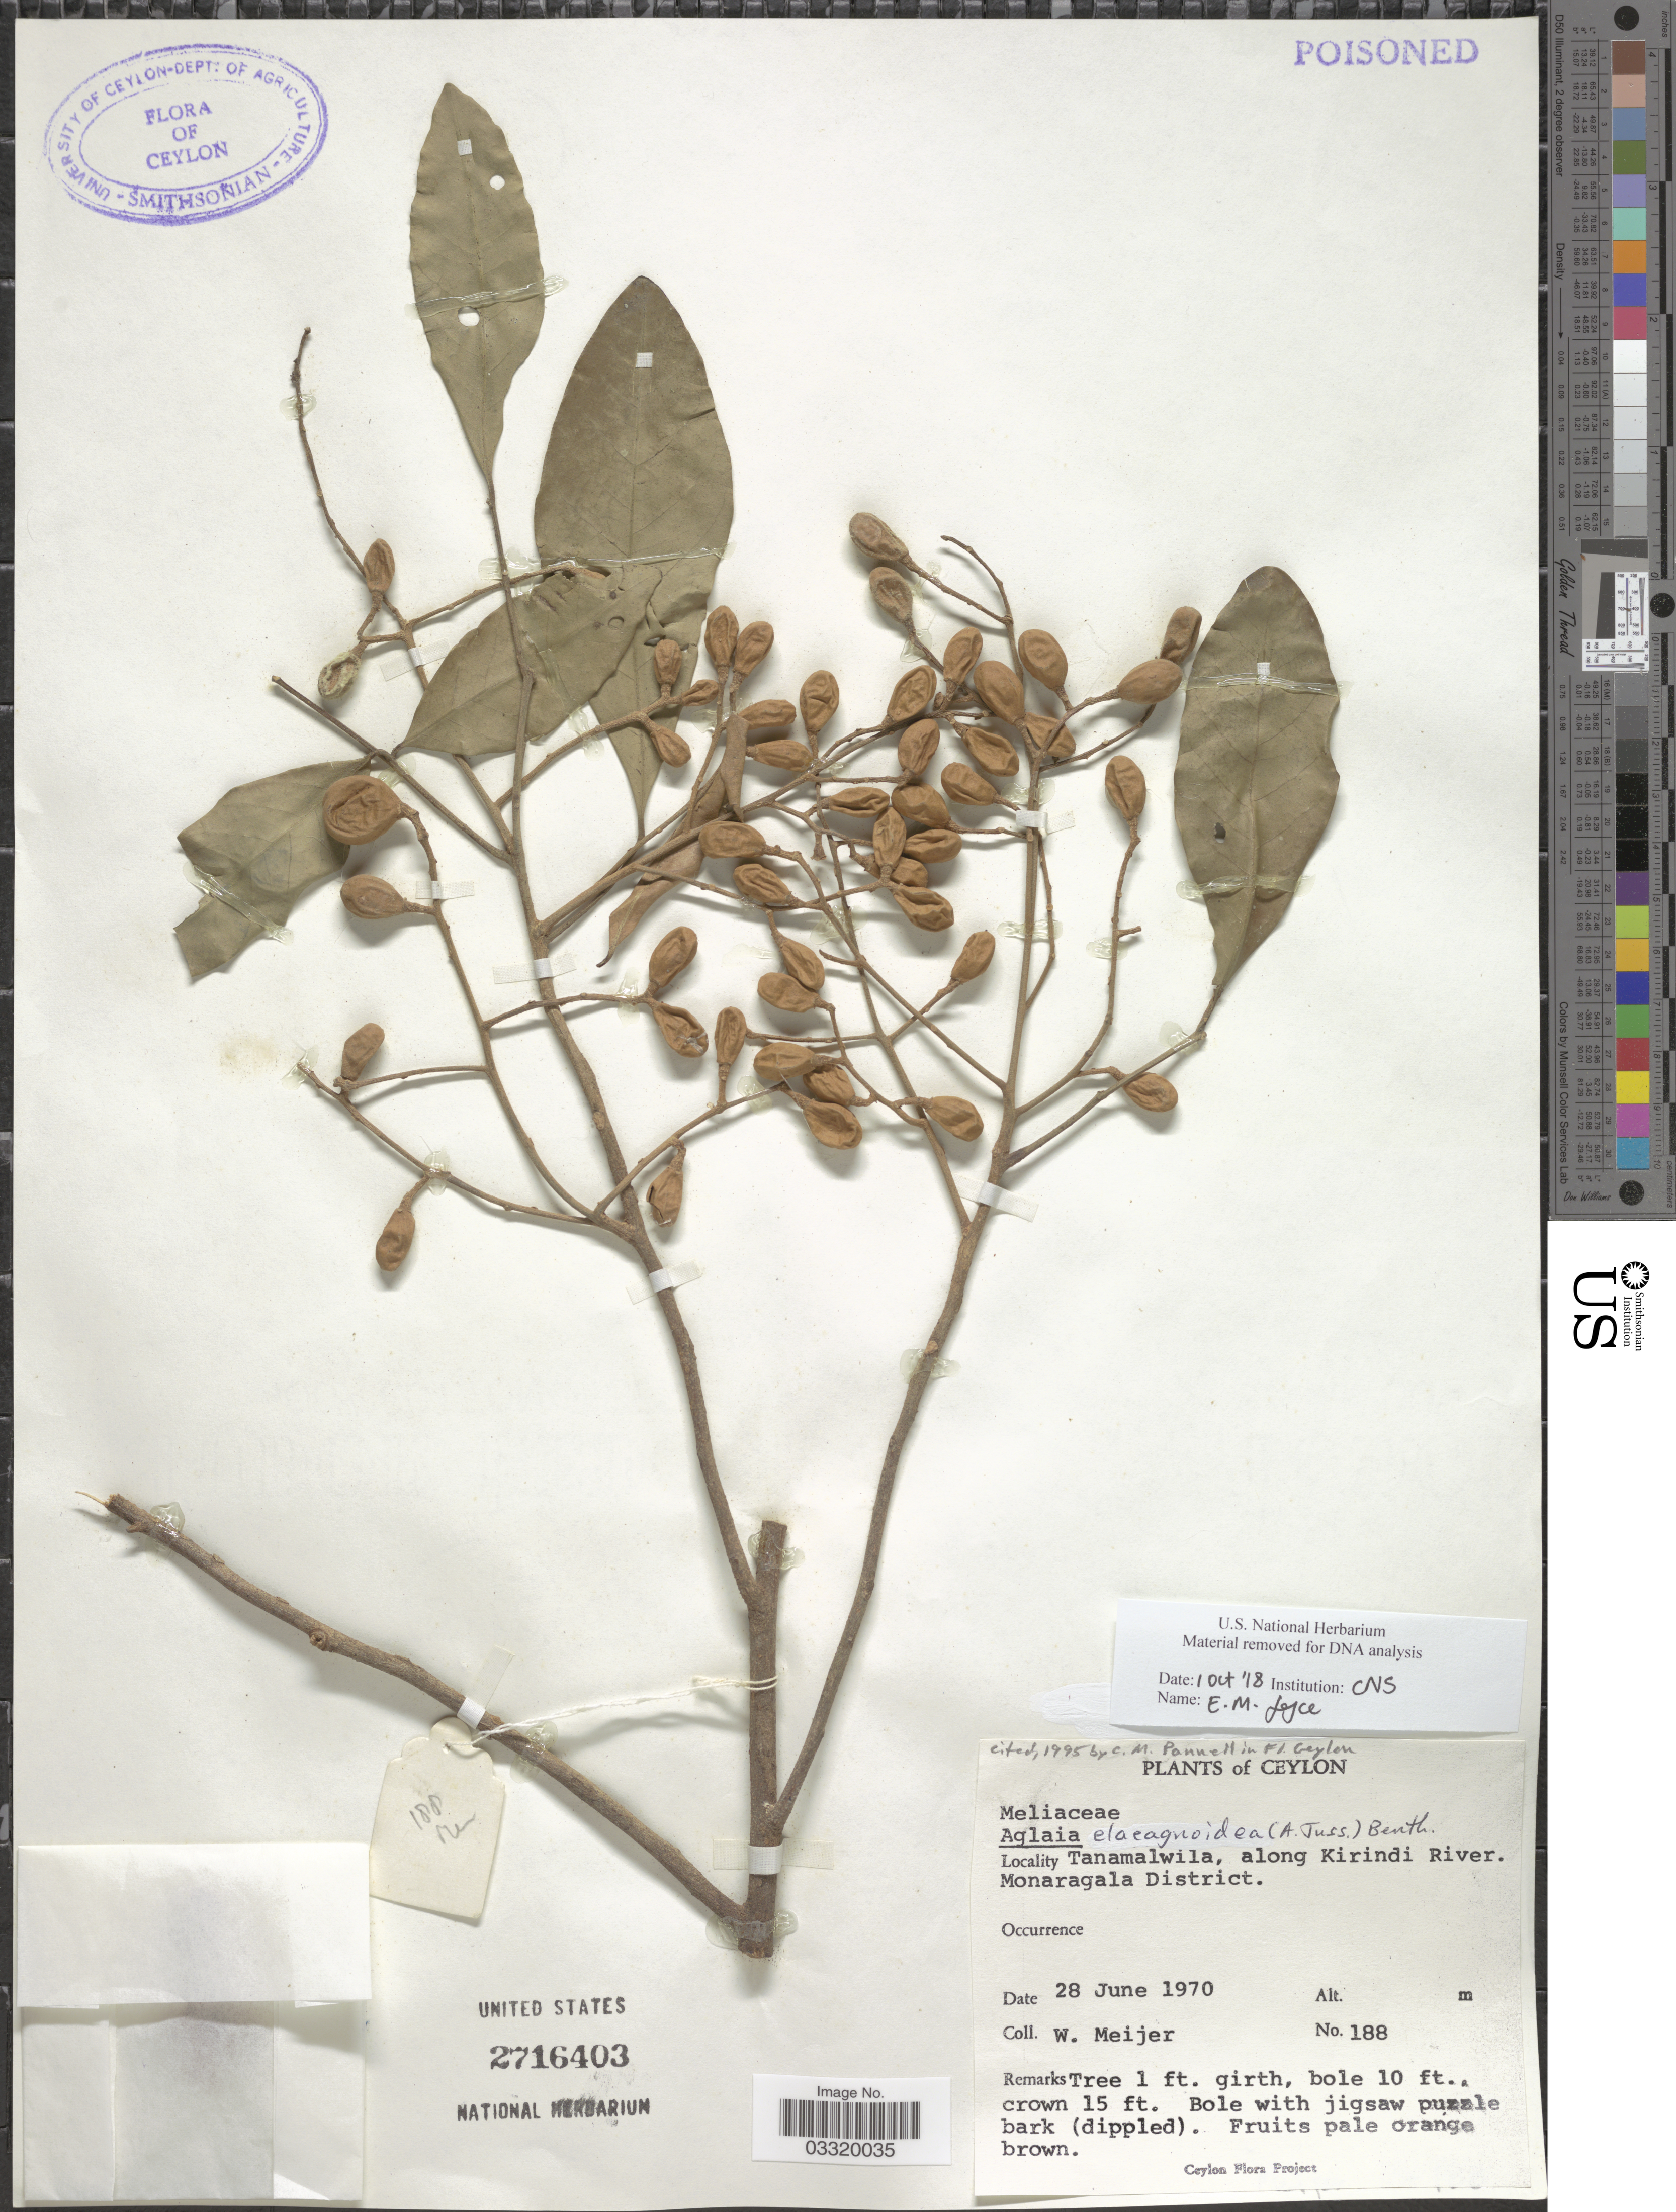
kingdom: Plantae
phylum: Tracheophyta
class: Magnoliopsida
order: Sapindales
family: Meliaceae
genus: Aglaia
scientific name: Aglaia elaeagnoidea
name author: (A. Juss.) Benth.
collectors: W. Meijer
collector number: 188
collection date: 1970-06-28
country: Sri Lanka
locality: Ceylon. Tanamalwila, along Kirindi River. Monaragala District.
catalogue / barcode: US 2716403